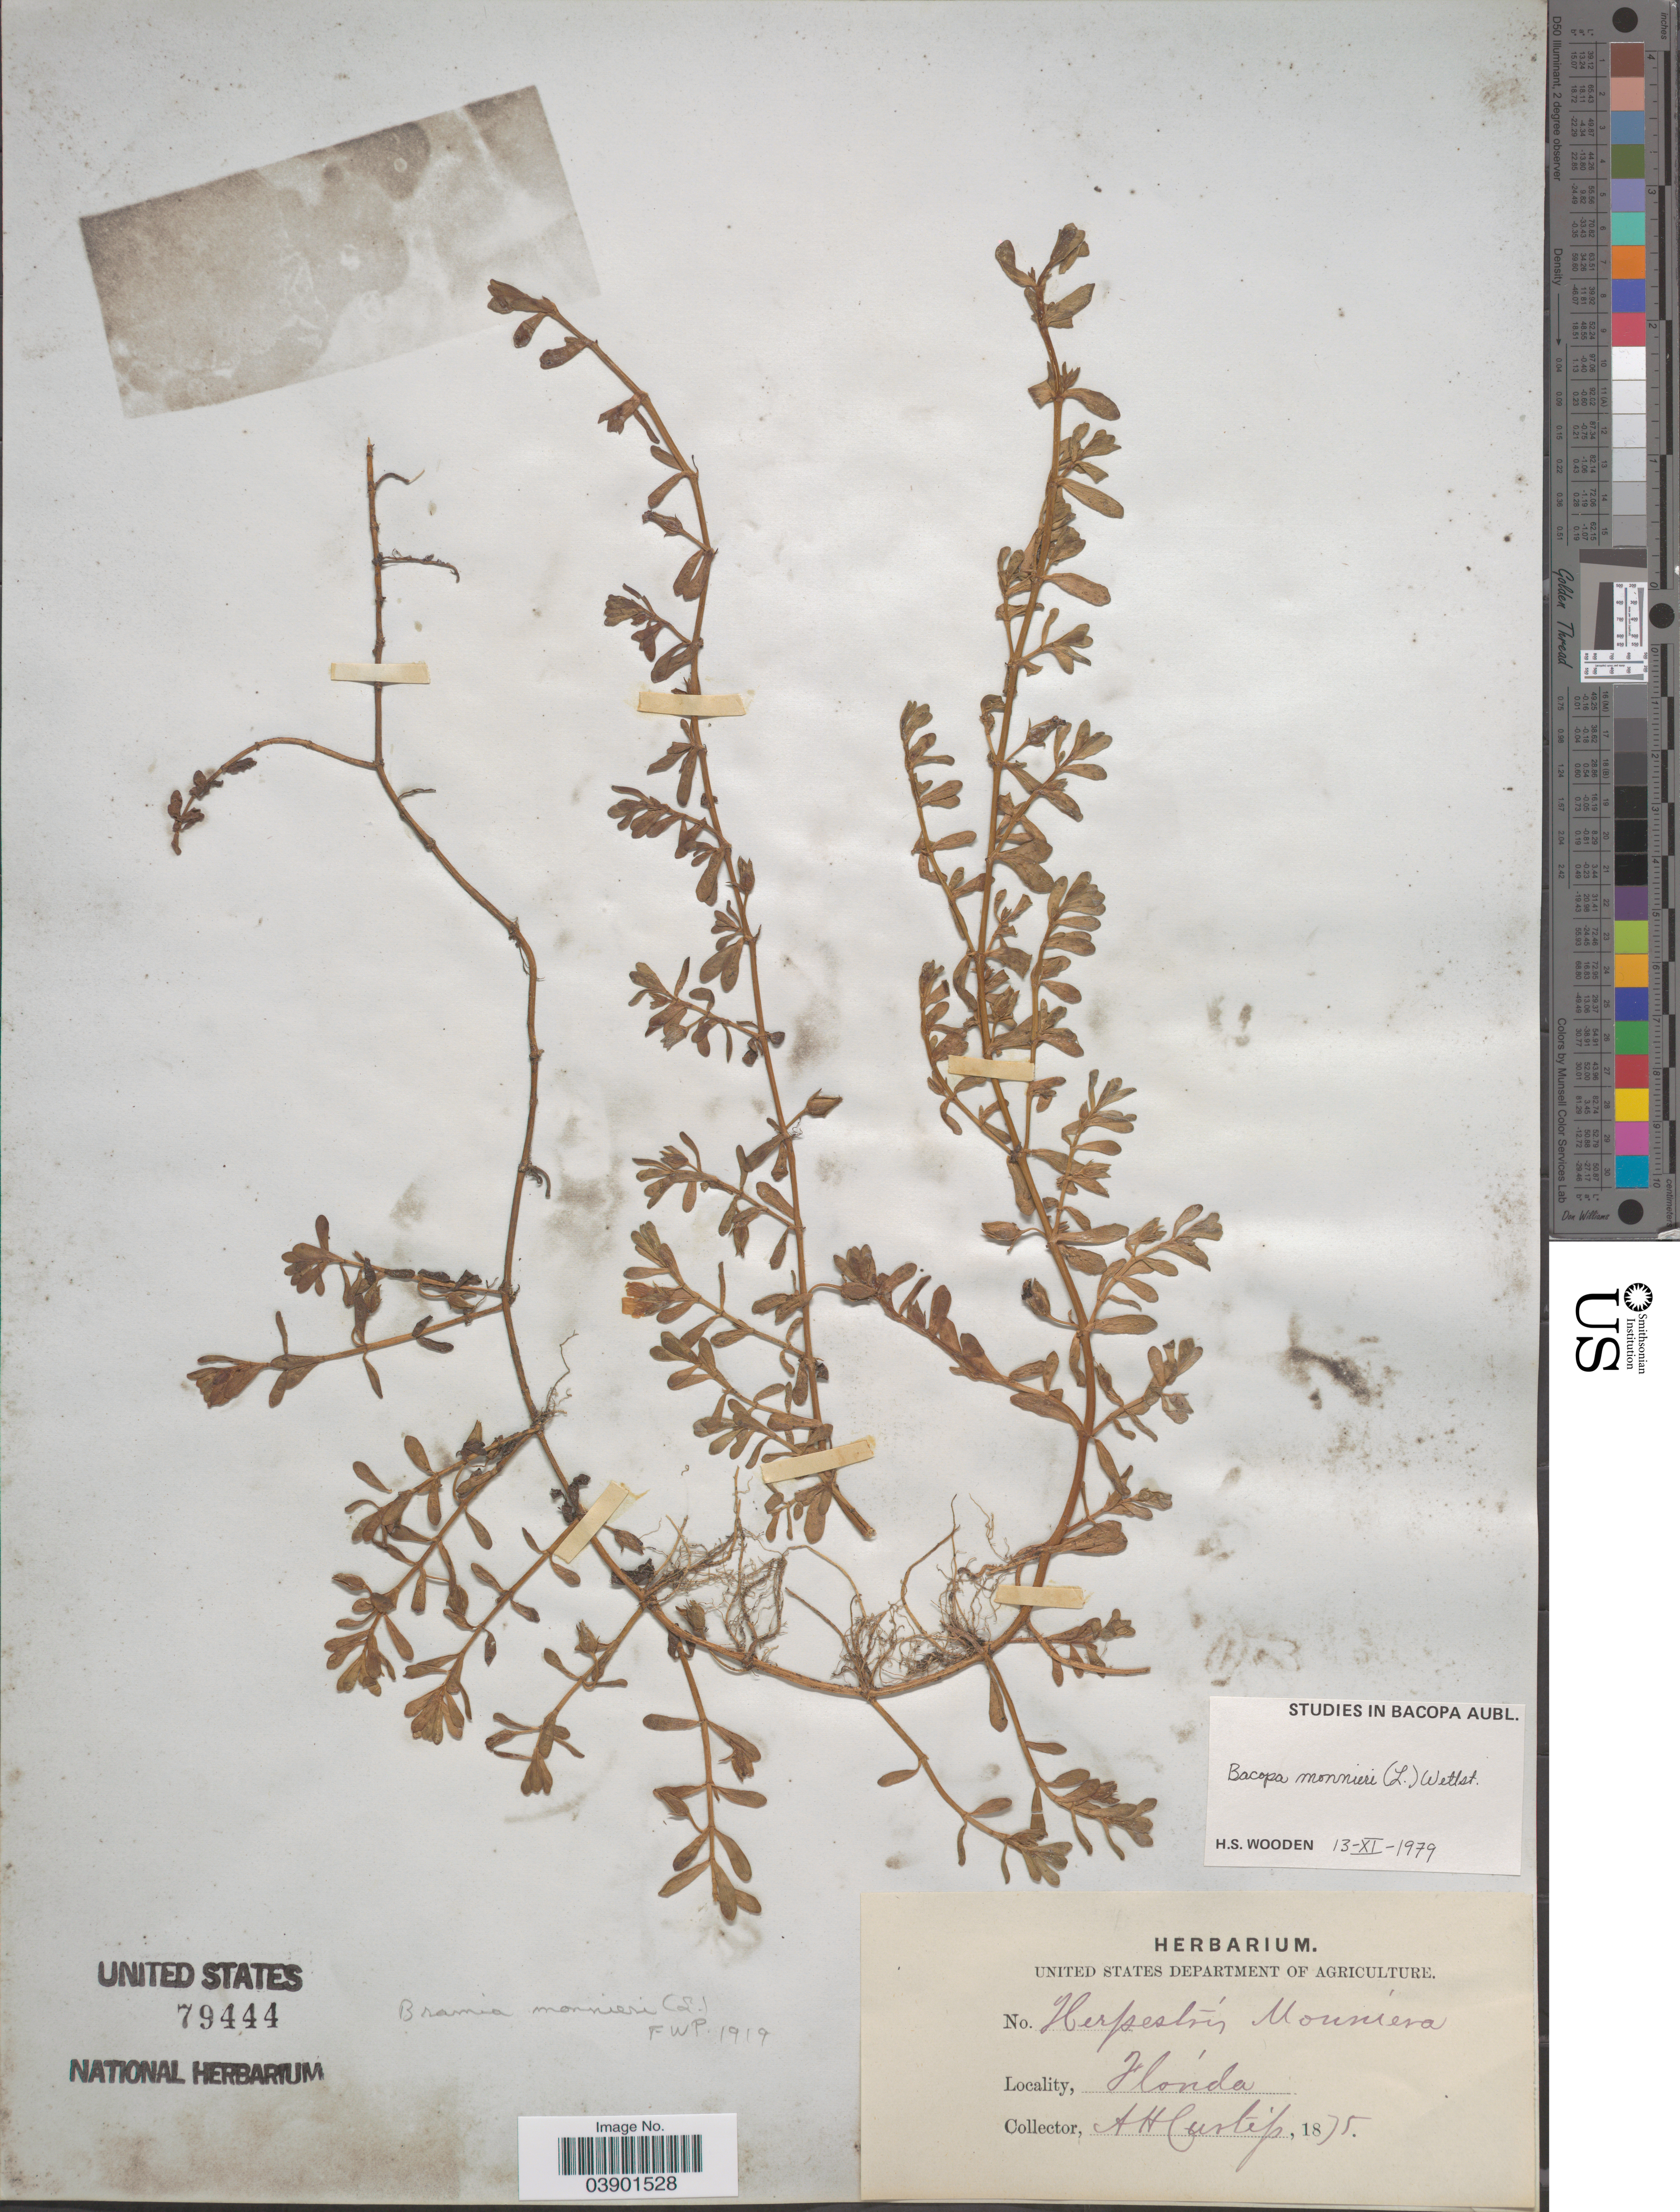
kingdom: Plantae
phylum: Tracheophyta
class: Magnoliopsida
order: Lamiales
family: Plantaginaceae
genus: Bacopa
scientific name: Bacopa monnieri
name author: (L.) Pennell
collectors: A. H. Curtiss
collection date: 1875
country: United States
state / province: Florida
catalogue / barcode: US 79444